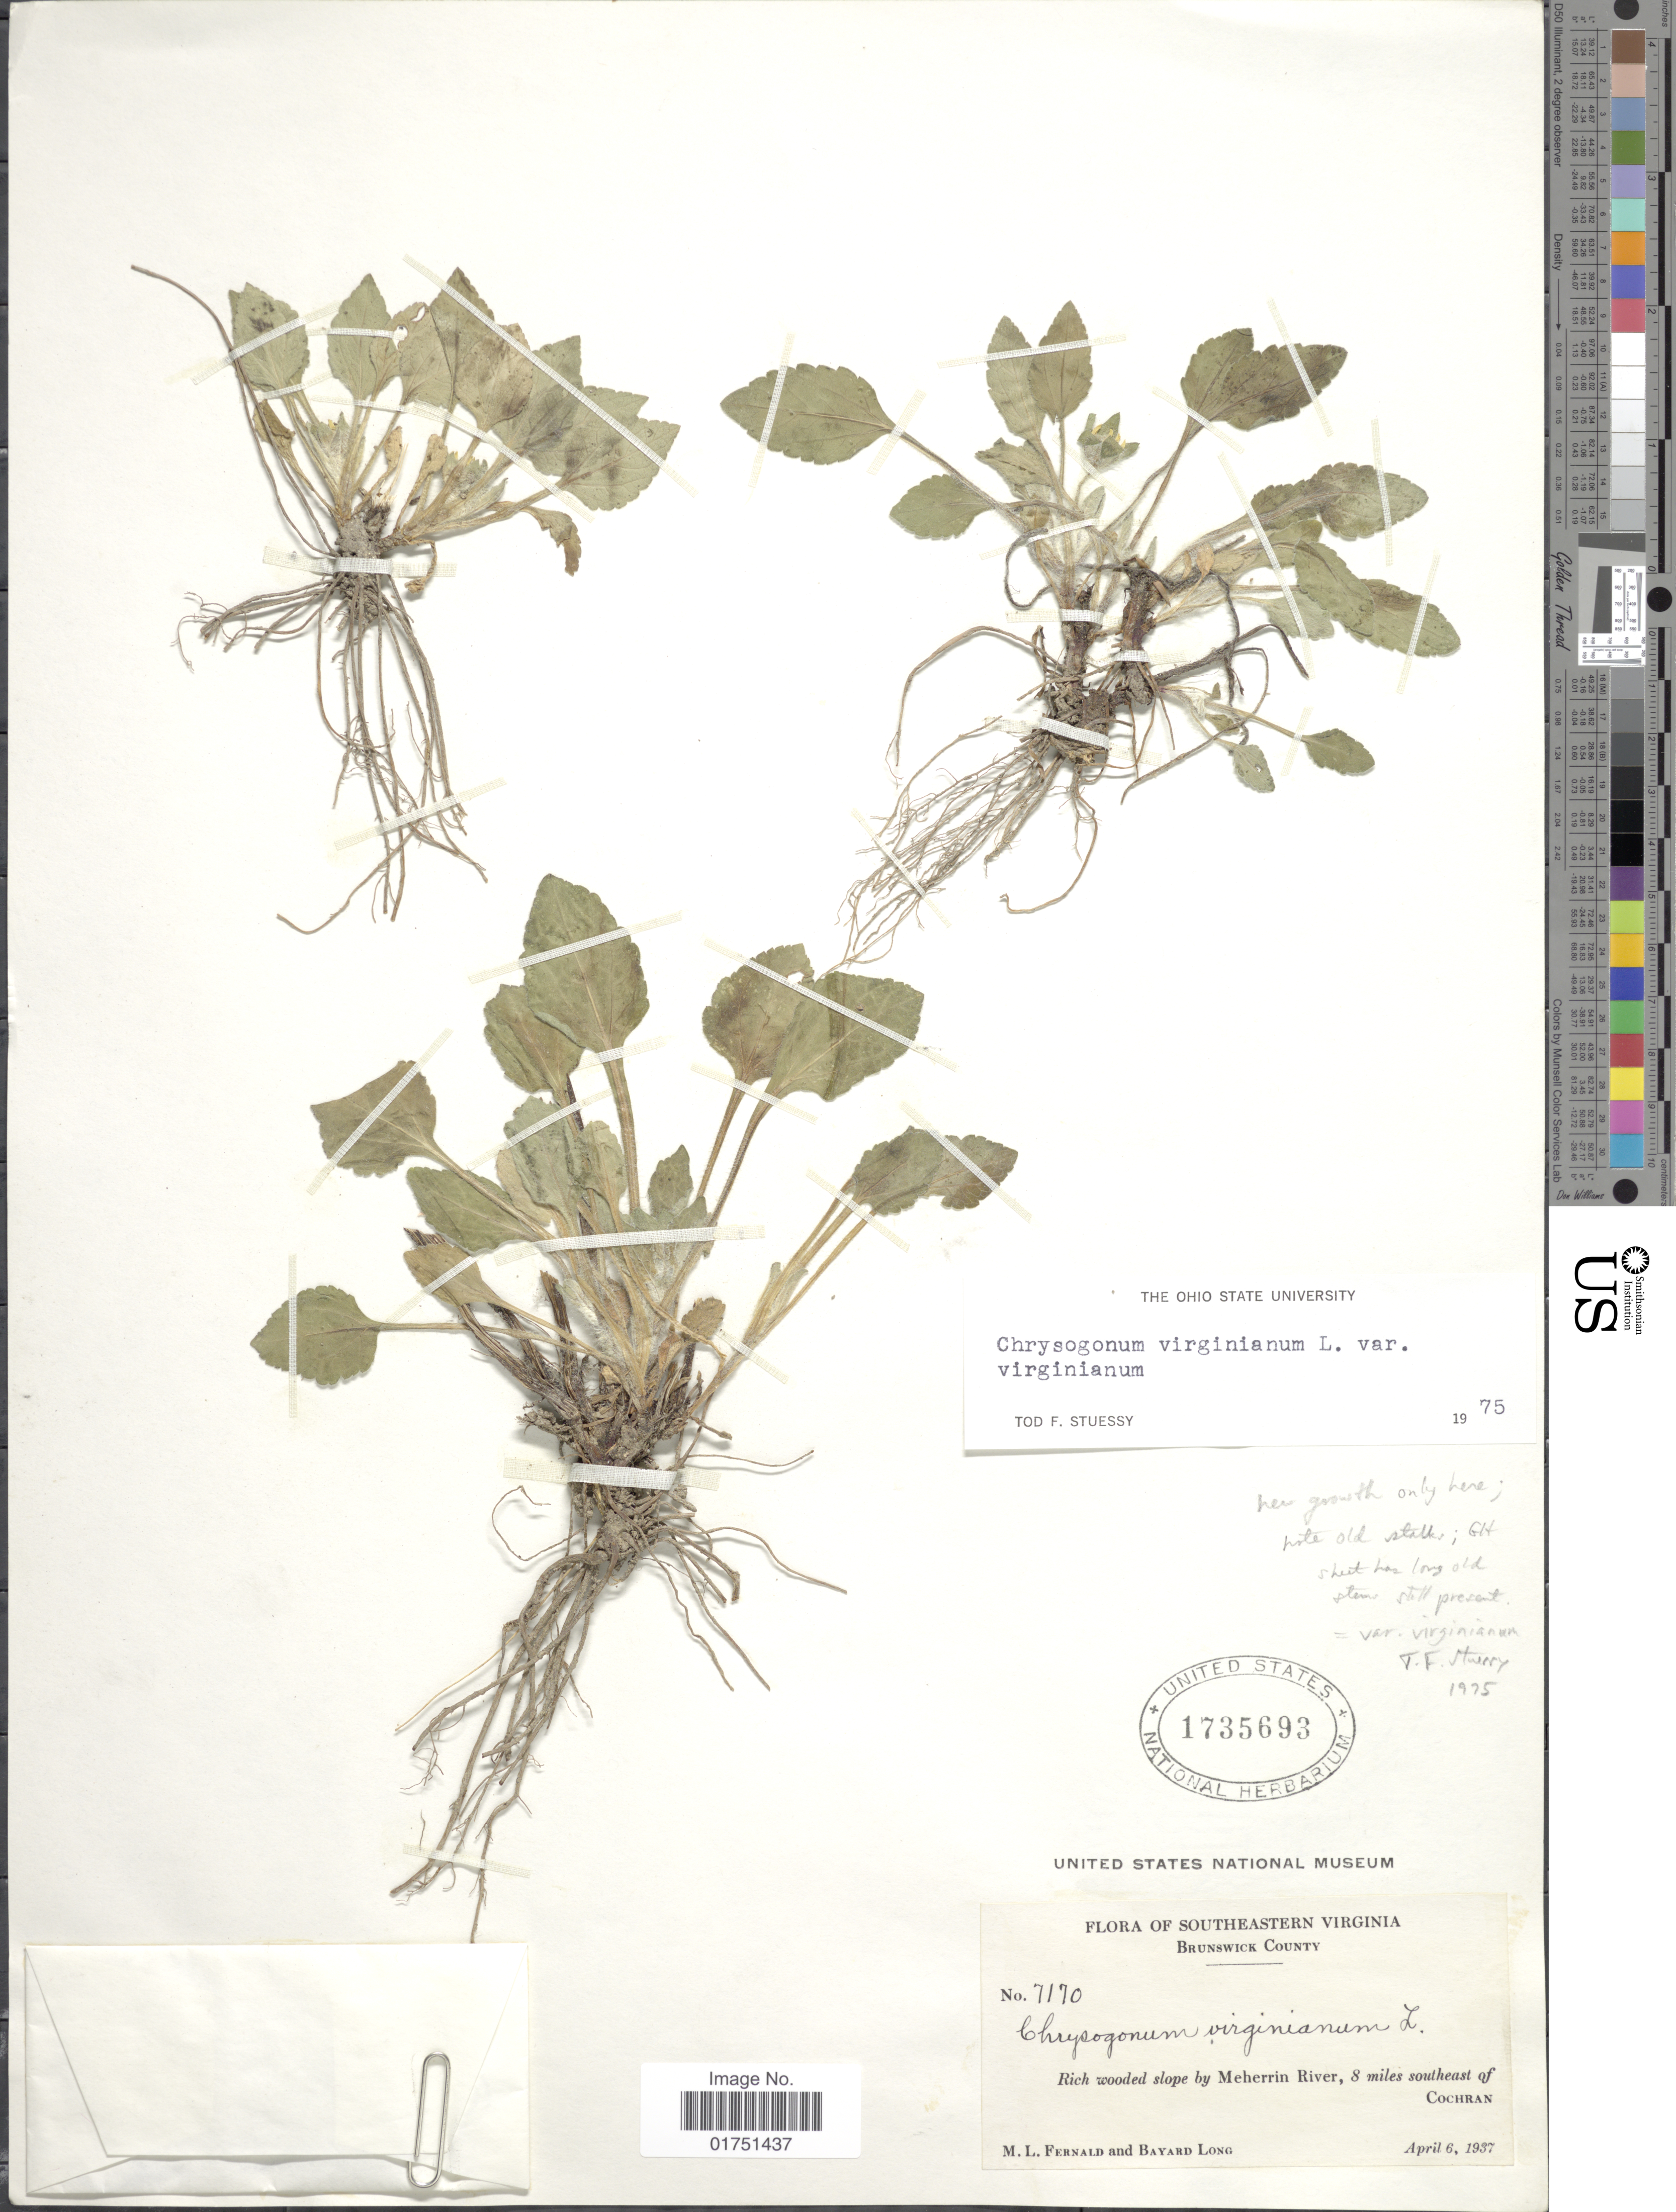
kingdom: Plantae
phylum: Tracheophyta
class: Magnoliopsida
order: Asterales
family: Asteraceae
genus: Chrysogonum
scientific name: Chrysogonum virginianum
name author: L.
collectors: M. L. Fernald & B. Long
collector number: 7170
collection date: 1937-04-06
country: United States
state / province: Virginia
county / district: Brunswick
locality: Southeastern Virginia. Brunswick County. Rich wooded slope by Meherrin River, 8 miles southeast of Cochran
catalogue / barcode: US 1735693